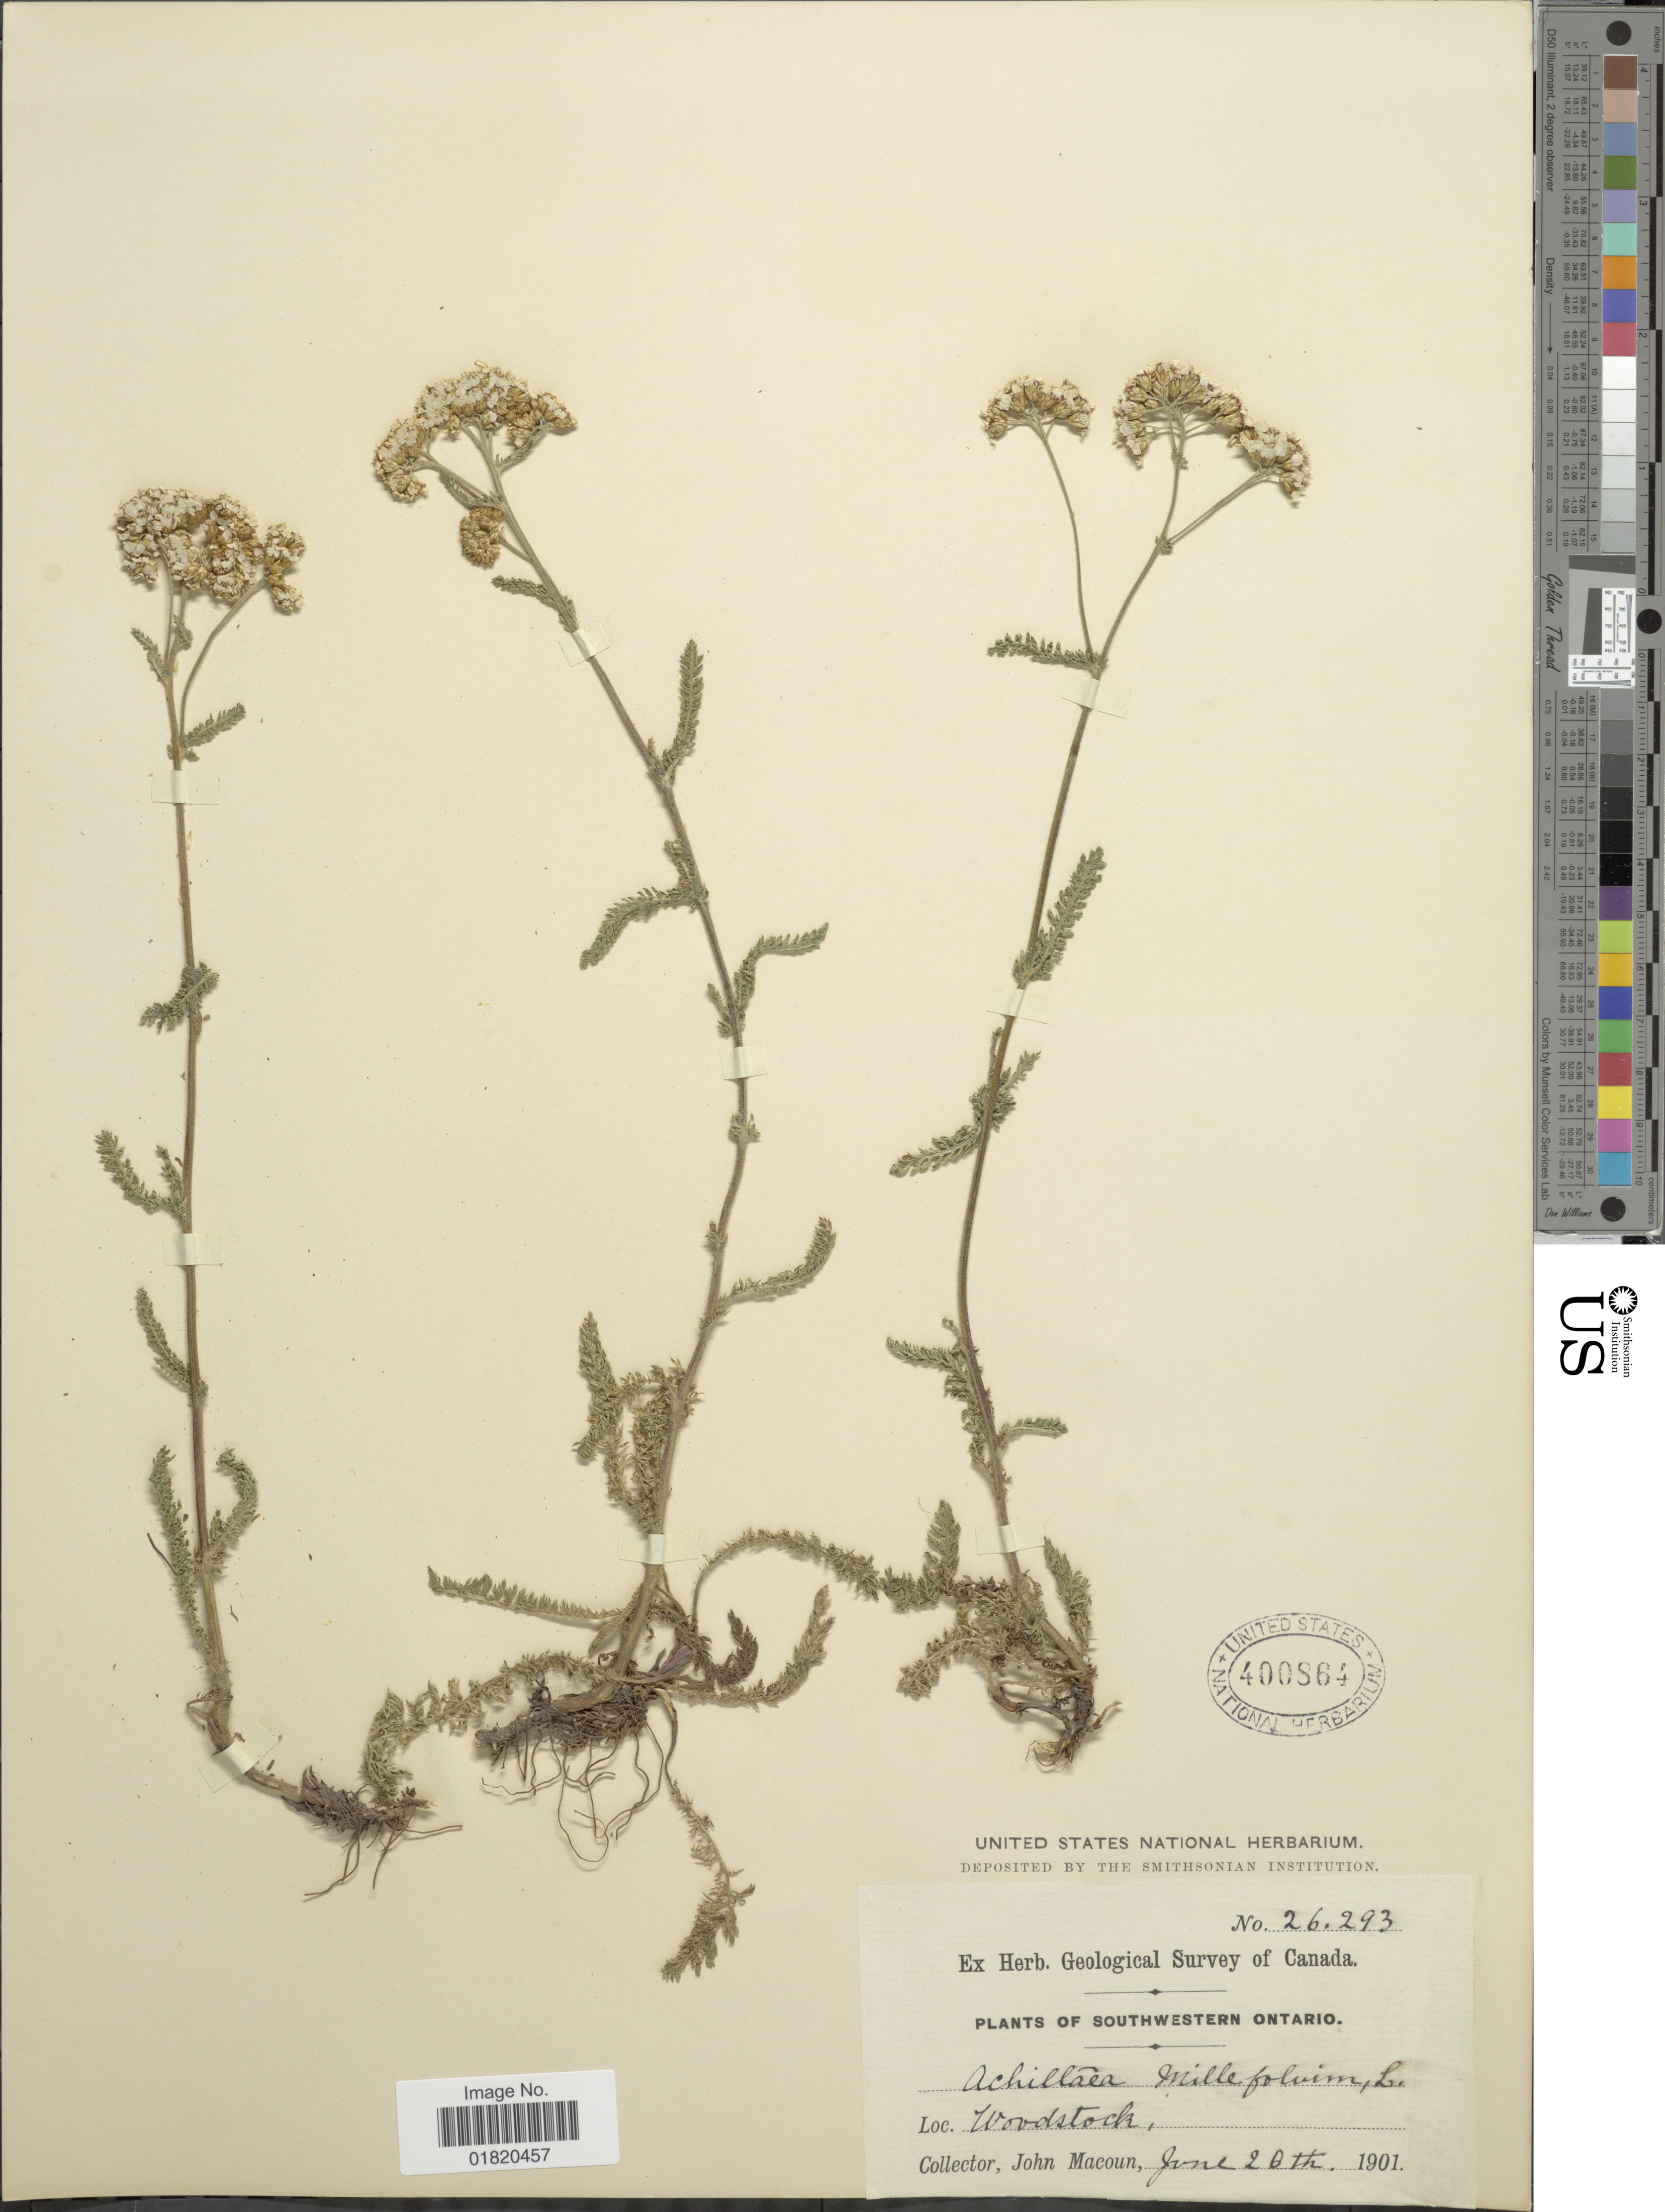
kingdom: Plantae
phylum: Tracheophyta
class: Magnoliopsida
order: Asterales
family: Asteraceae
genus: Achillea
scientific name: Achillea subalpina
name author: Greene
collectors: J. Macoun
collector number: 26293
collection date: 1901-06-20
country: Canada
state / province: Ontario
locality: Southwestern Ontario. Woodstock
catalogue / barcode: US 400864